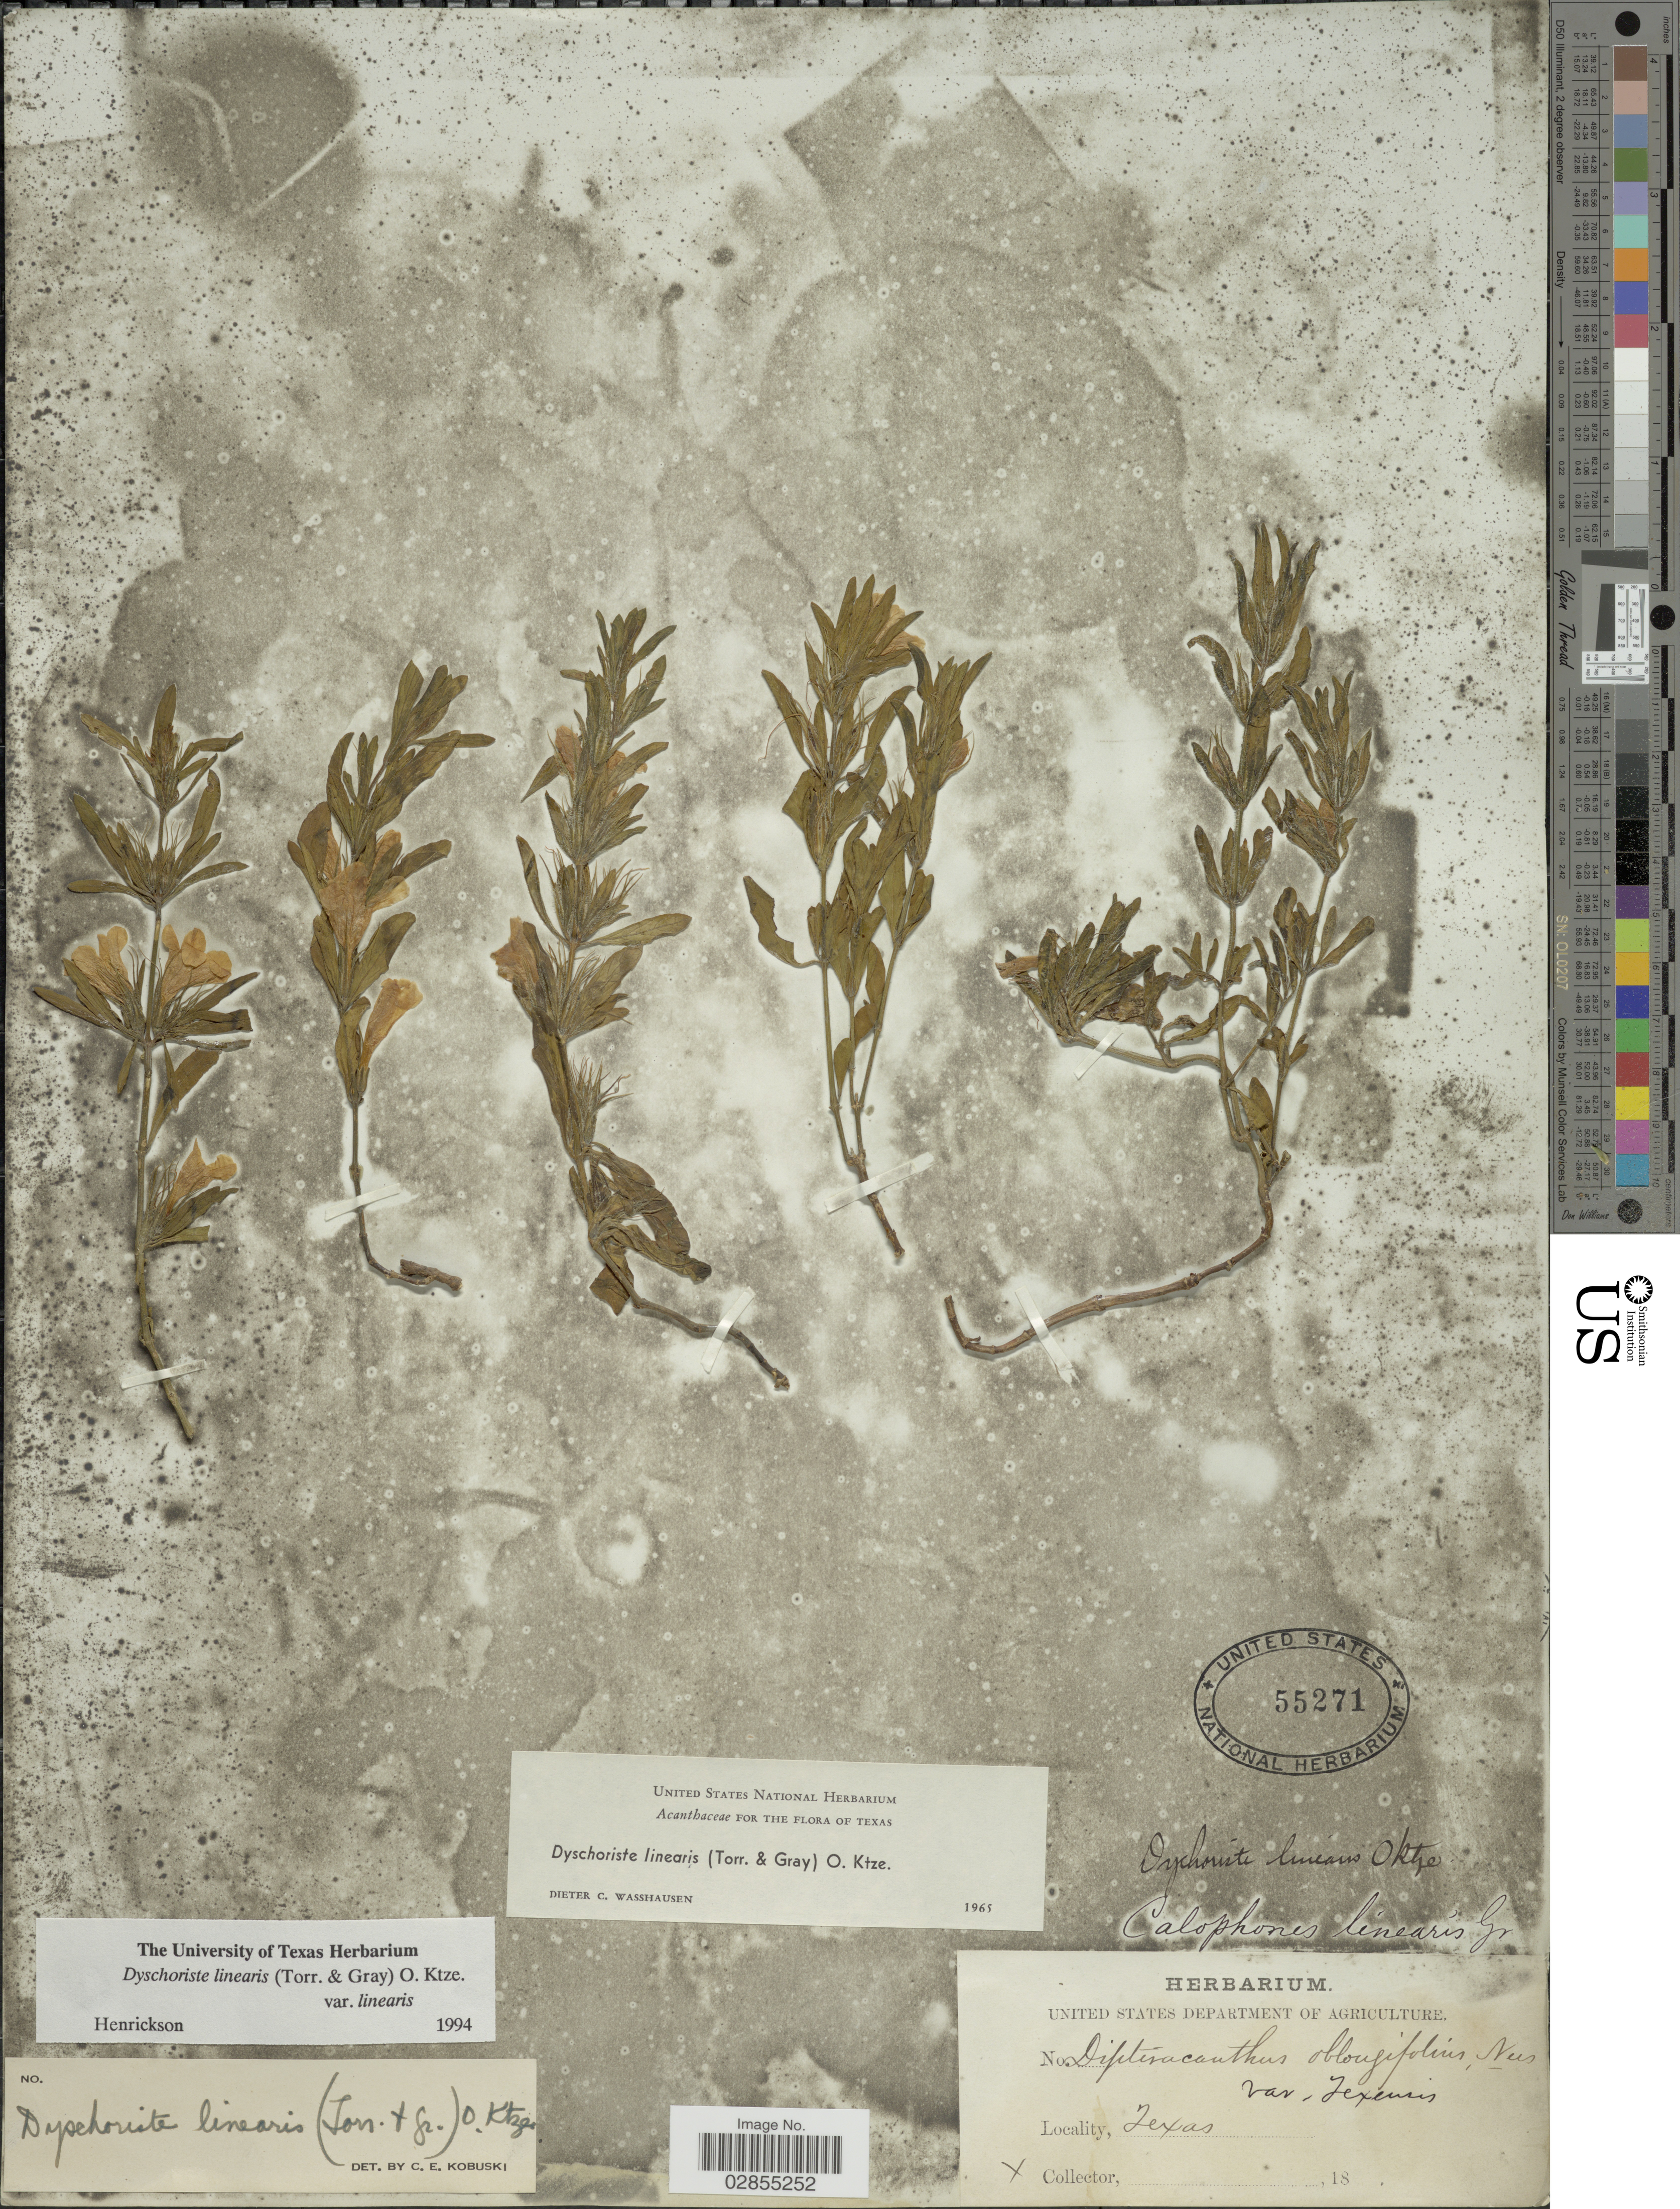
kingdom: Plantae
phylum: Tracheophyta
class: Magnoliopsida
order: Lamiales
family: Acanthaceae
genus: Dyschoriste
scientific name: Dyschoriste linearis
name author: (Torr. & A. Gray) Kuntze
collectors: Facchini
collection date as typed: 18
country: United States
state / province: Texas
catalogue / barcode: US 55271